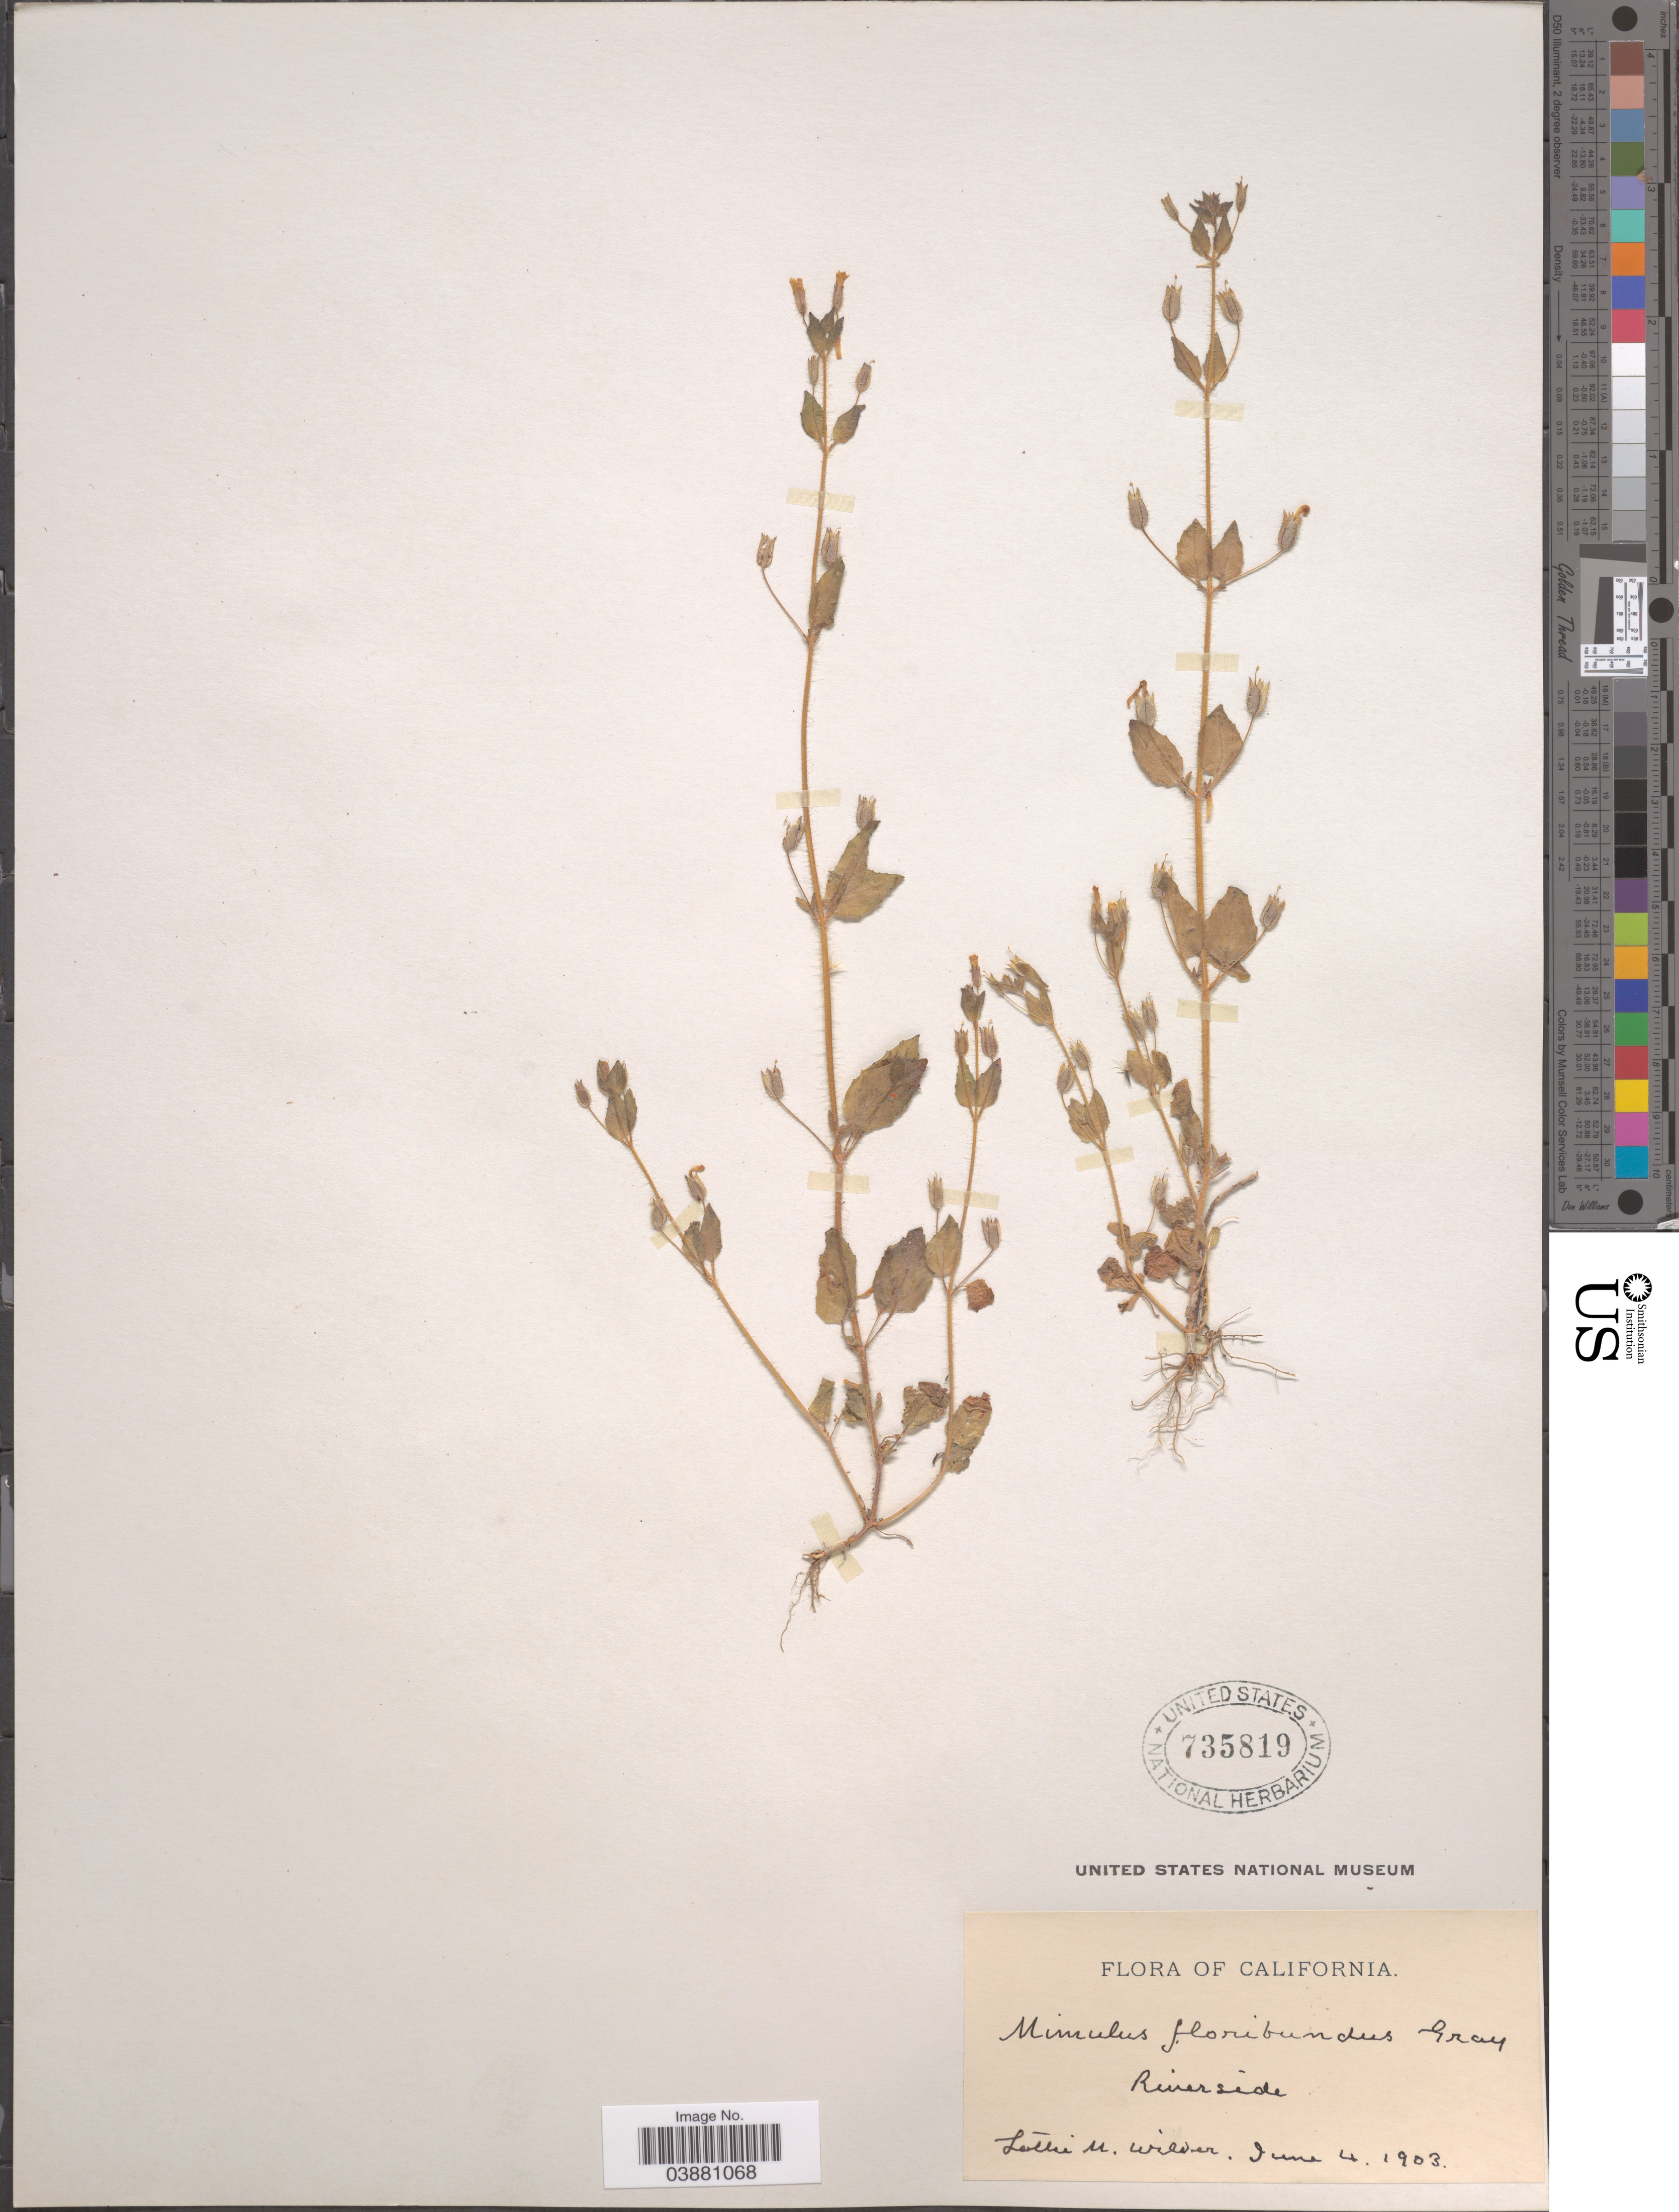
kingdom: Plantae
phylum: Tracheophyta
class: Magnoliopsida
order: Lamiales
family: Phrymaceae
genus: Mimulus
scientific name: Mimulus floribundus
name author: Douglas ex Lindl.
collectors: L. Wilder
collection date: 1903-06-04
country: United States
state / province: California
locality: River side.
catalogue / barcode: US 735819